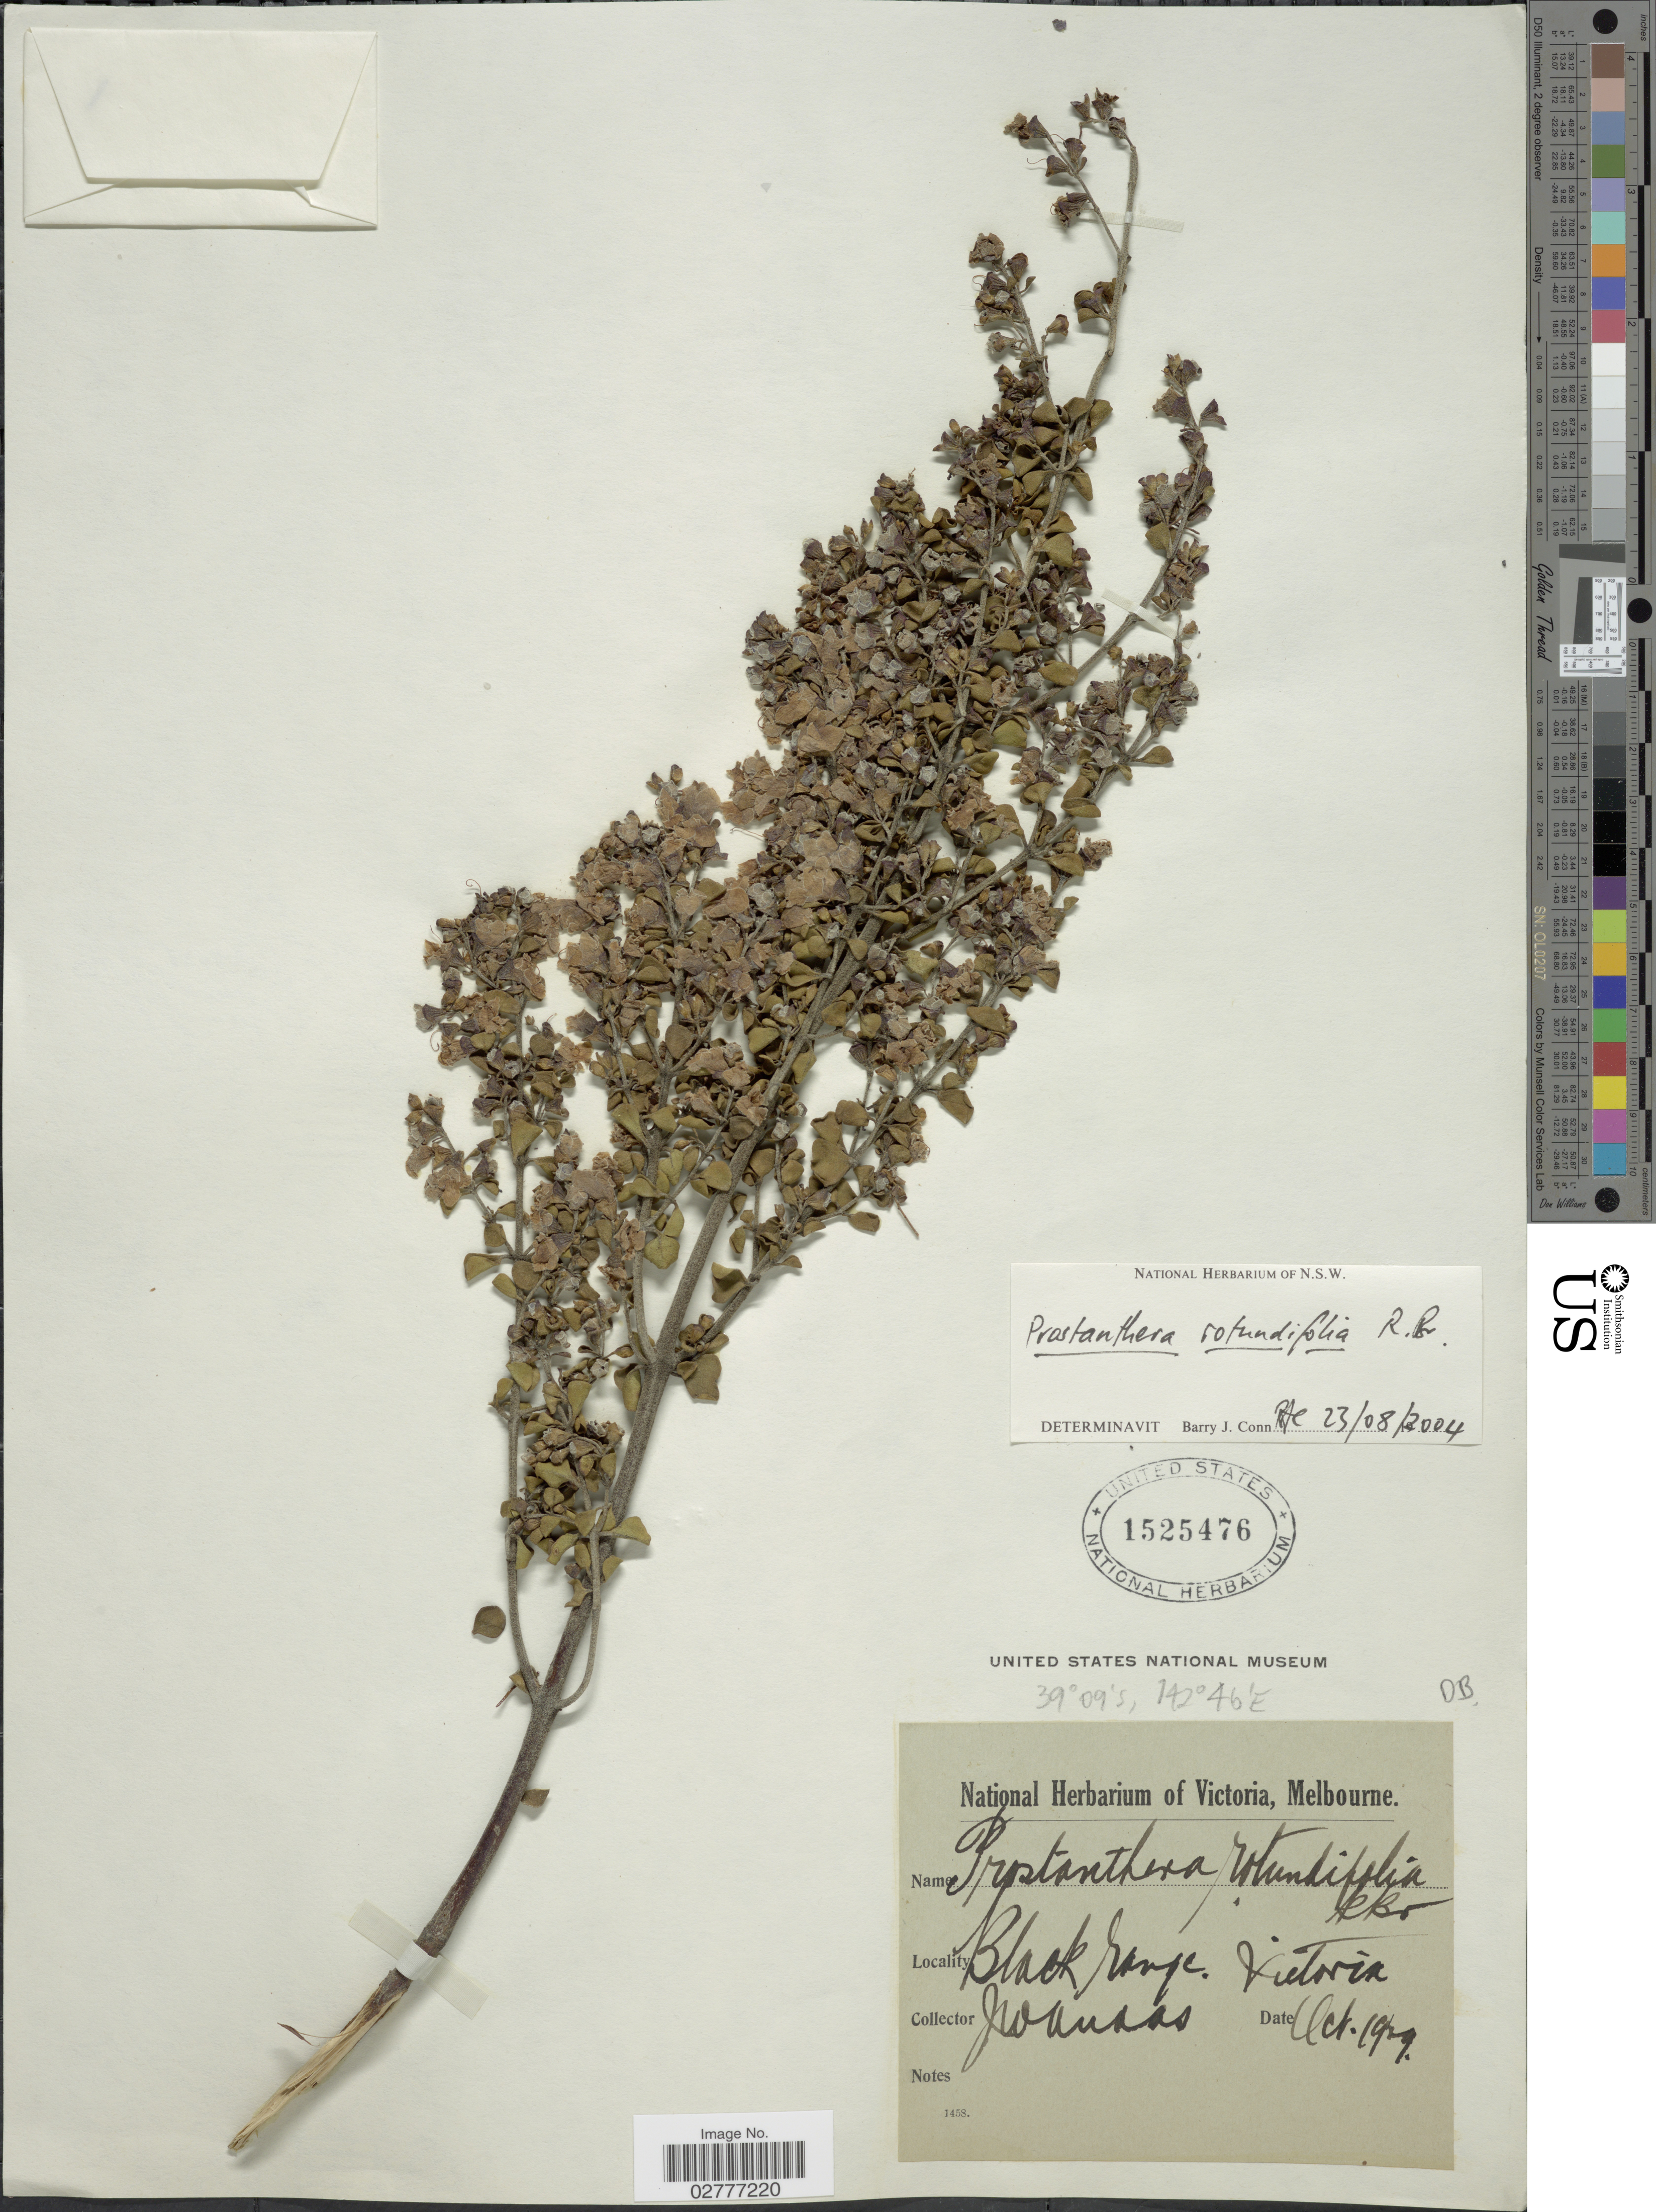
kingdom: Plantae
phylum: Tracheophyta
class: Magnoliopsida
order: Lamiales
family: Lamiaceae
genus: Prostanthera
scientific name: Prostanthera rotundifolia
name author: R. Br.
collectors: J. Audas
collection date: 1929-10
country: Australia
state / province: Victoria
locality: Black range, Victoria.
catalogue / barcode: US 1525476